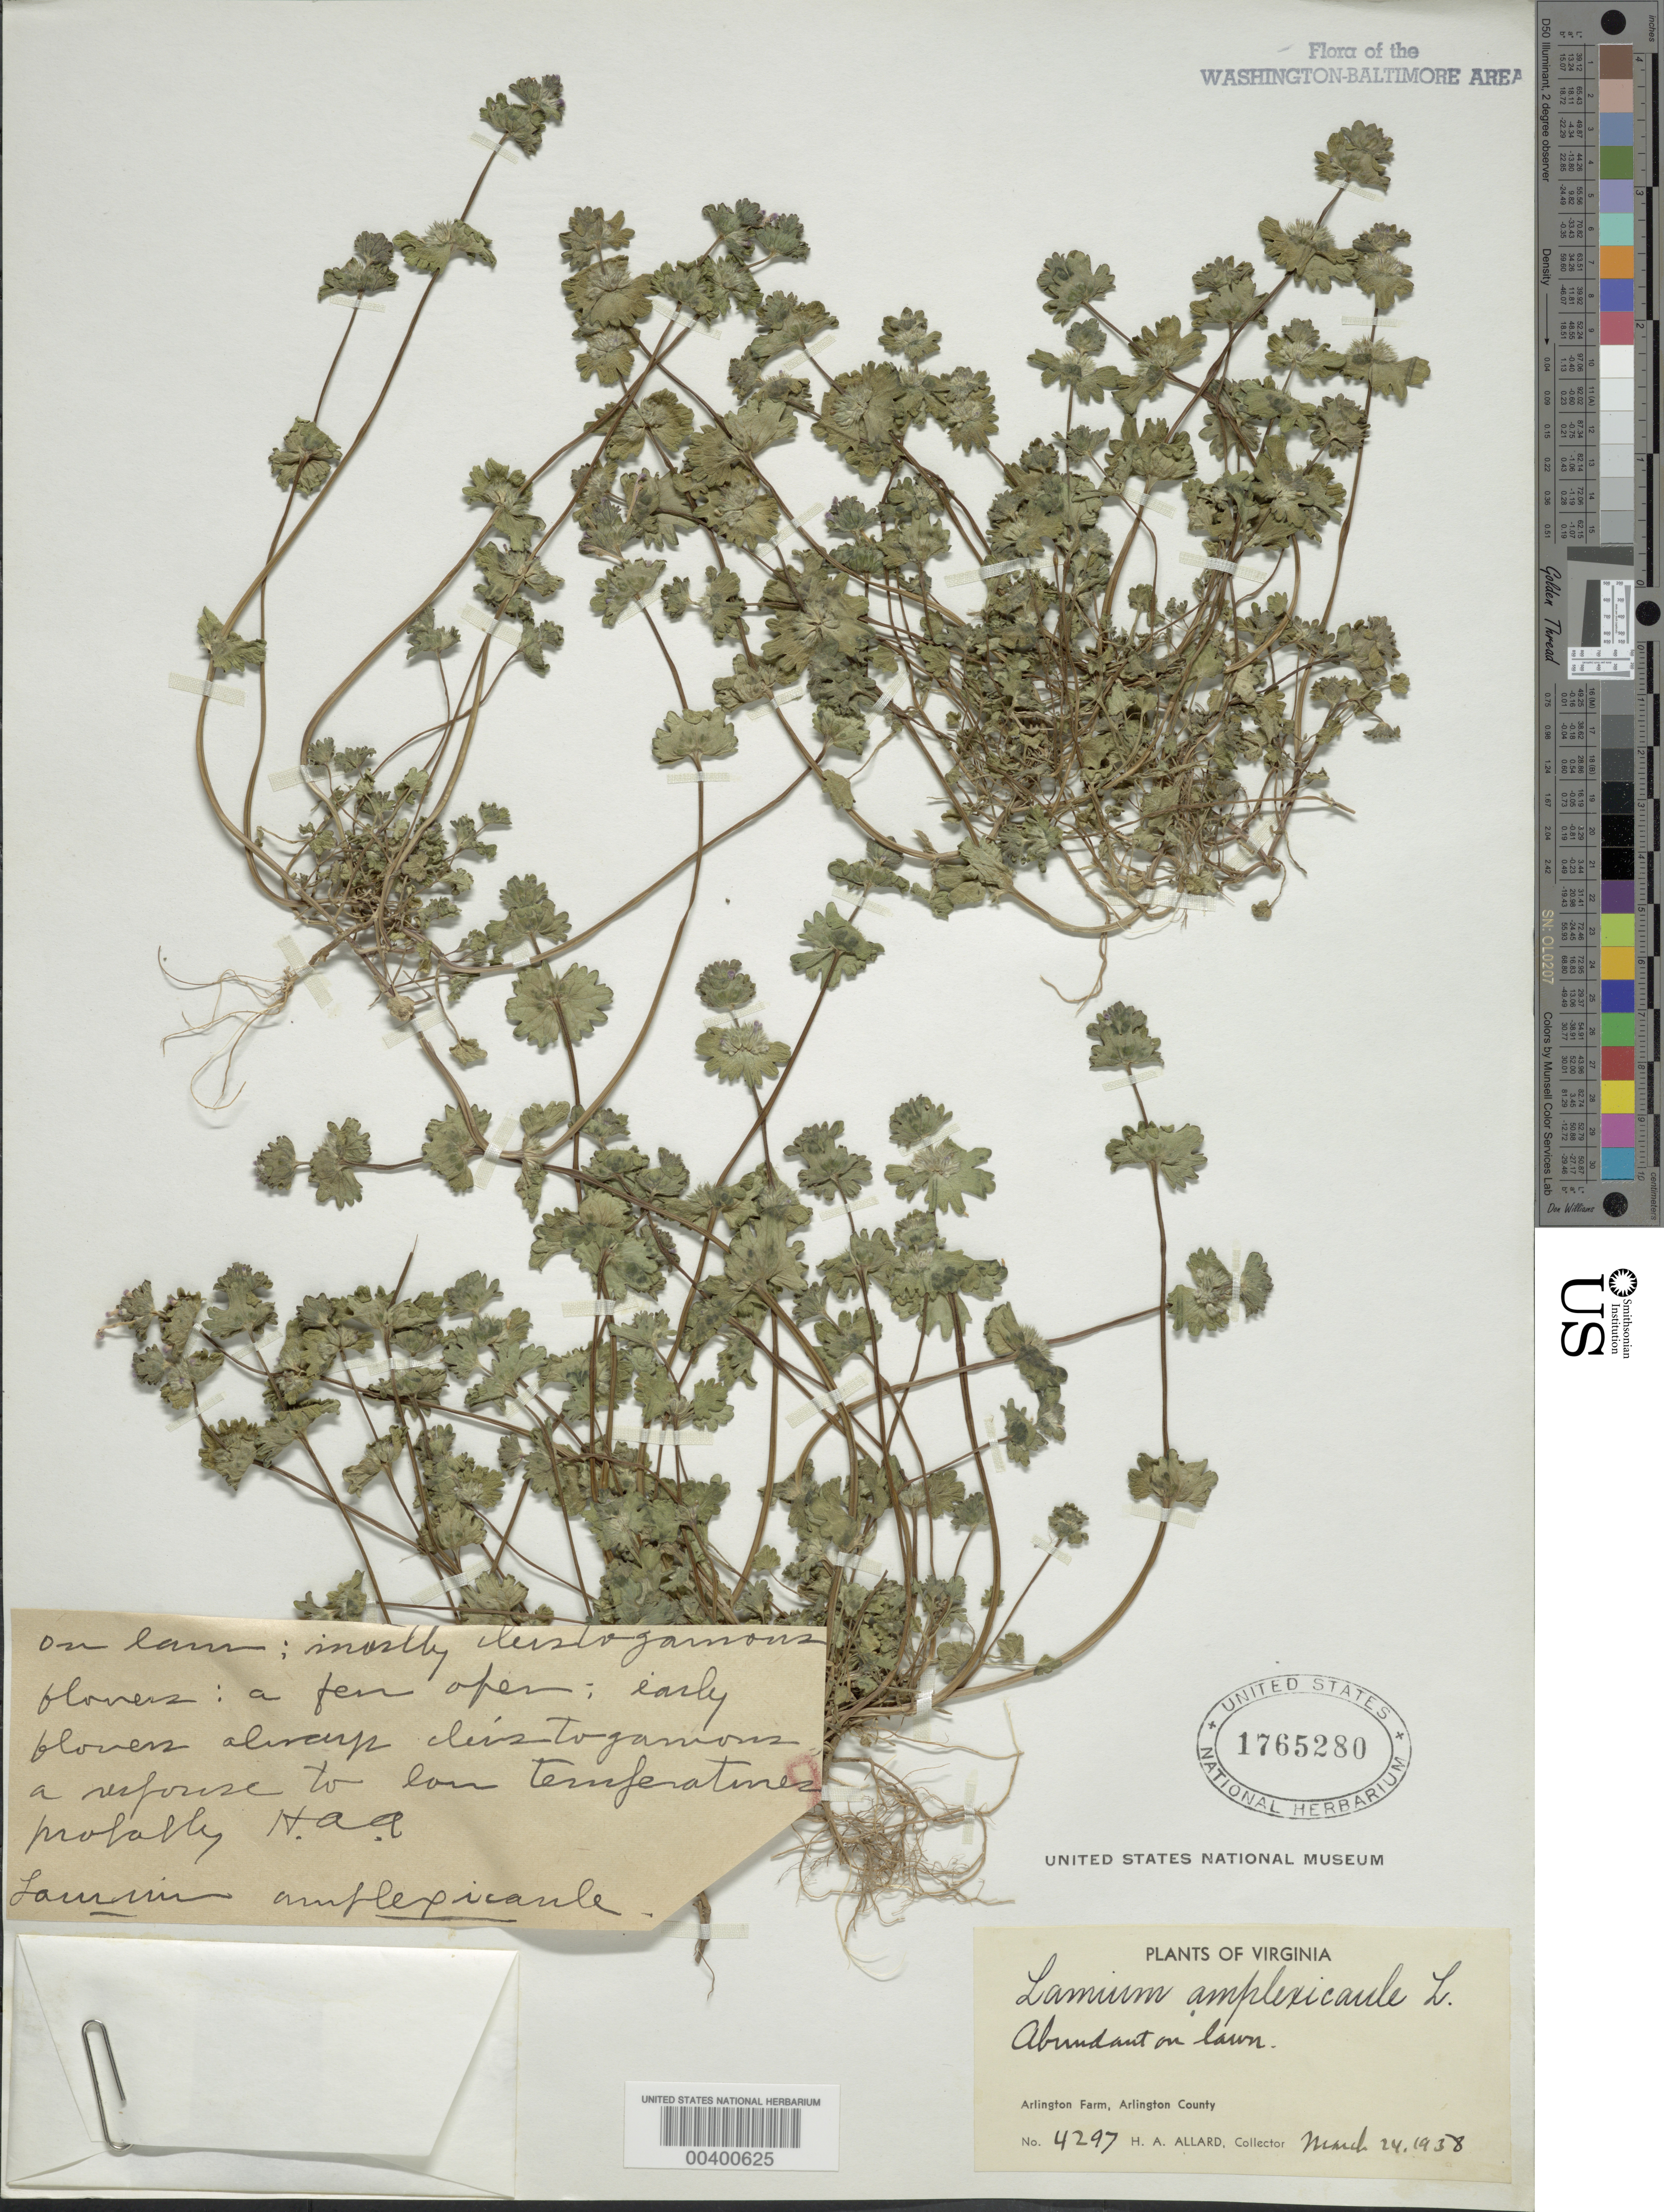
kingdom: Plantae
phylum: Tracheophyta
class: Magnoliopsida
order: Lamiales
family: Lamiaceae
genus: Lamium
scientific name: Lamium amplexicaule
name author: L.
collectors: H. A. Allard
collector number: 4297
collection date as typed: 24 Mar 1938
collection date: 1938-03-24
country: United States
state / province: Virginia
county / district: Arlington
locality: Arlington Farm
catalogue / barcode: US 1765280